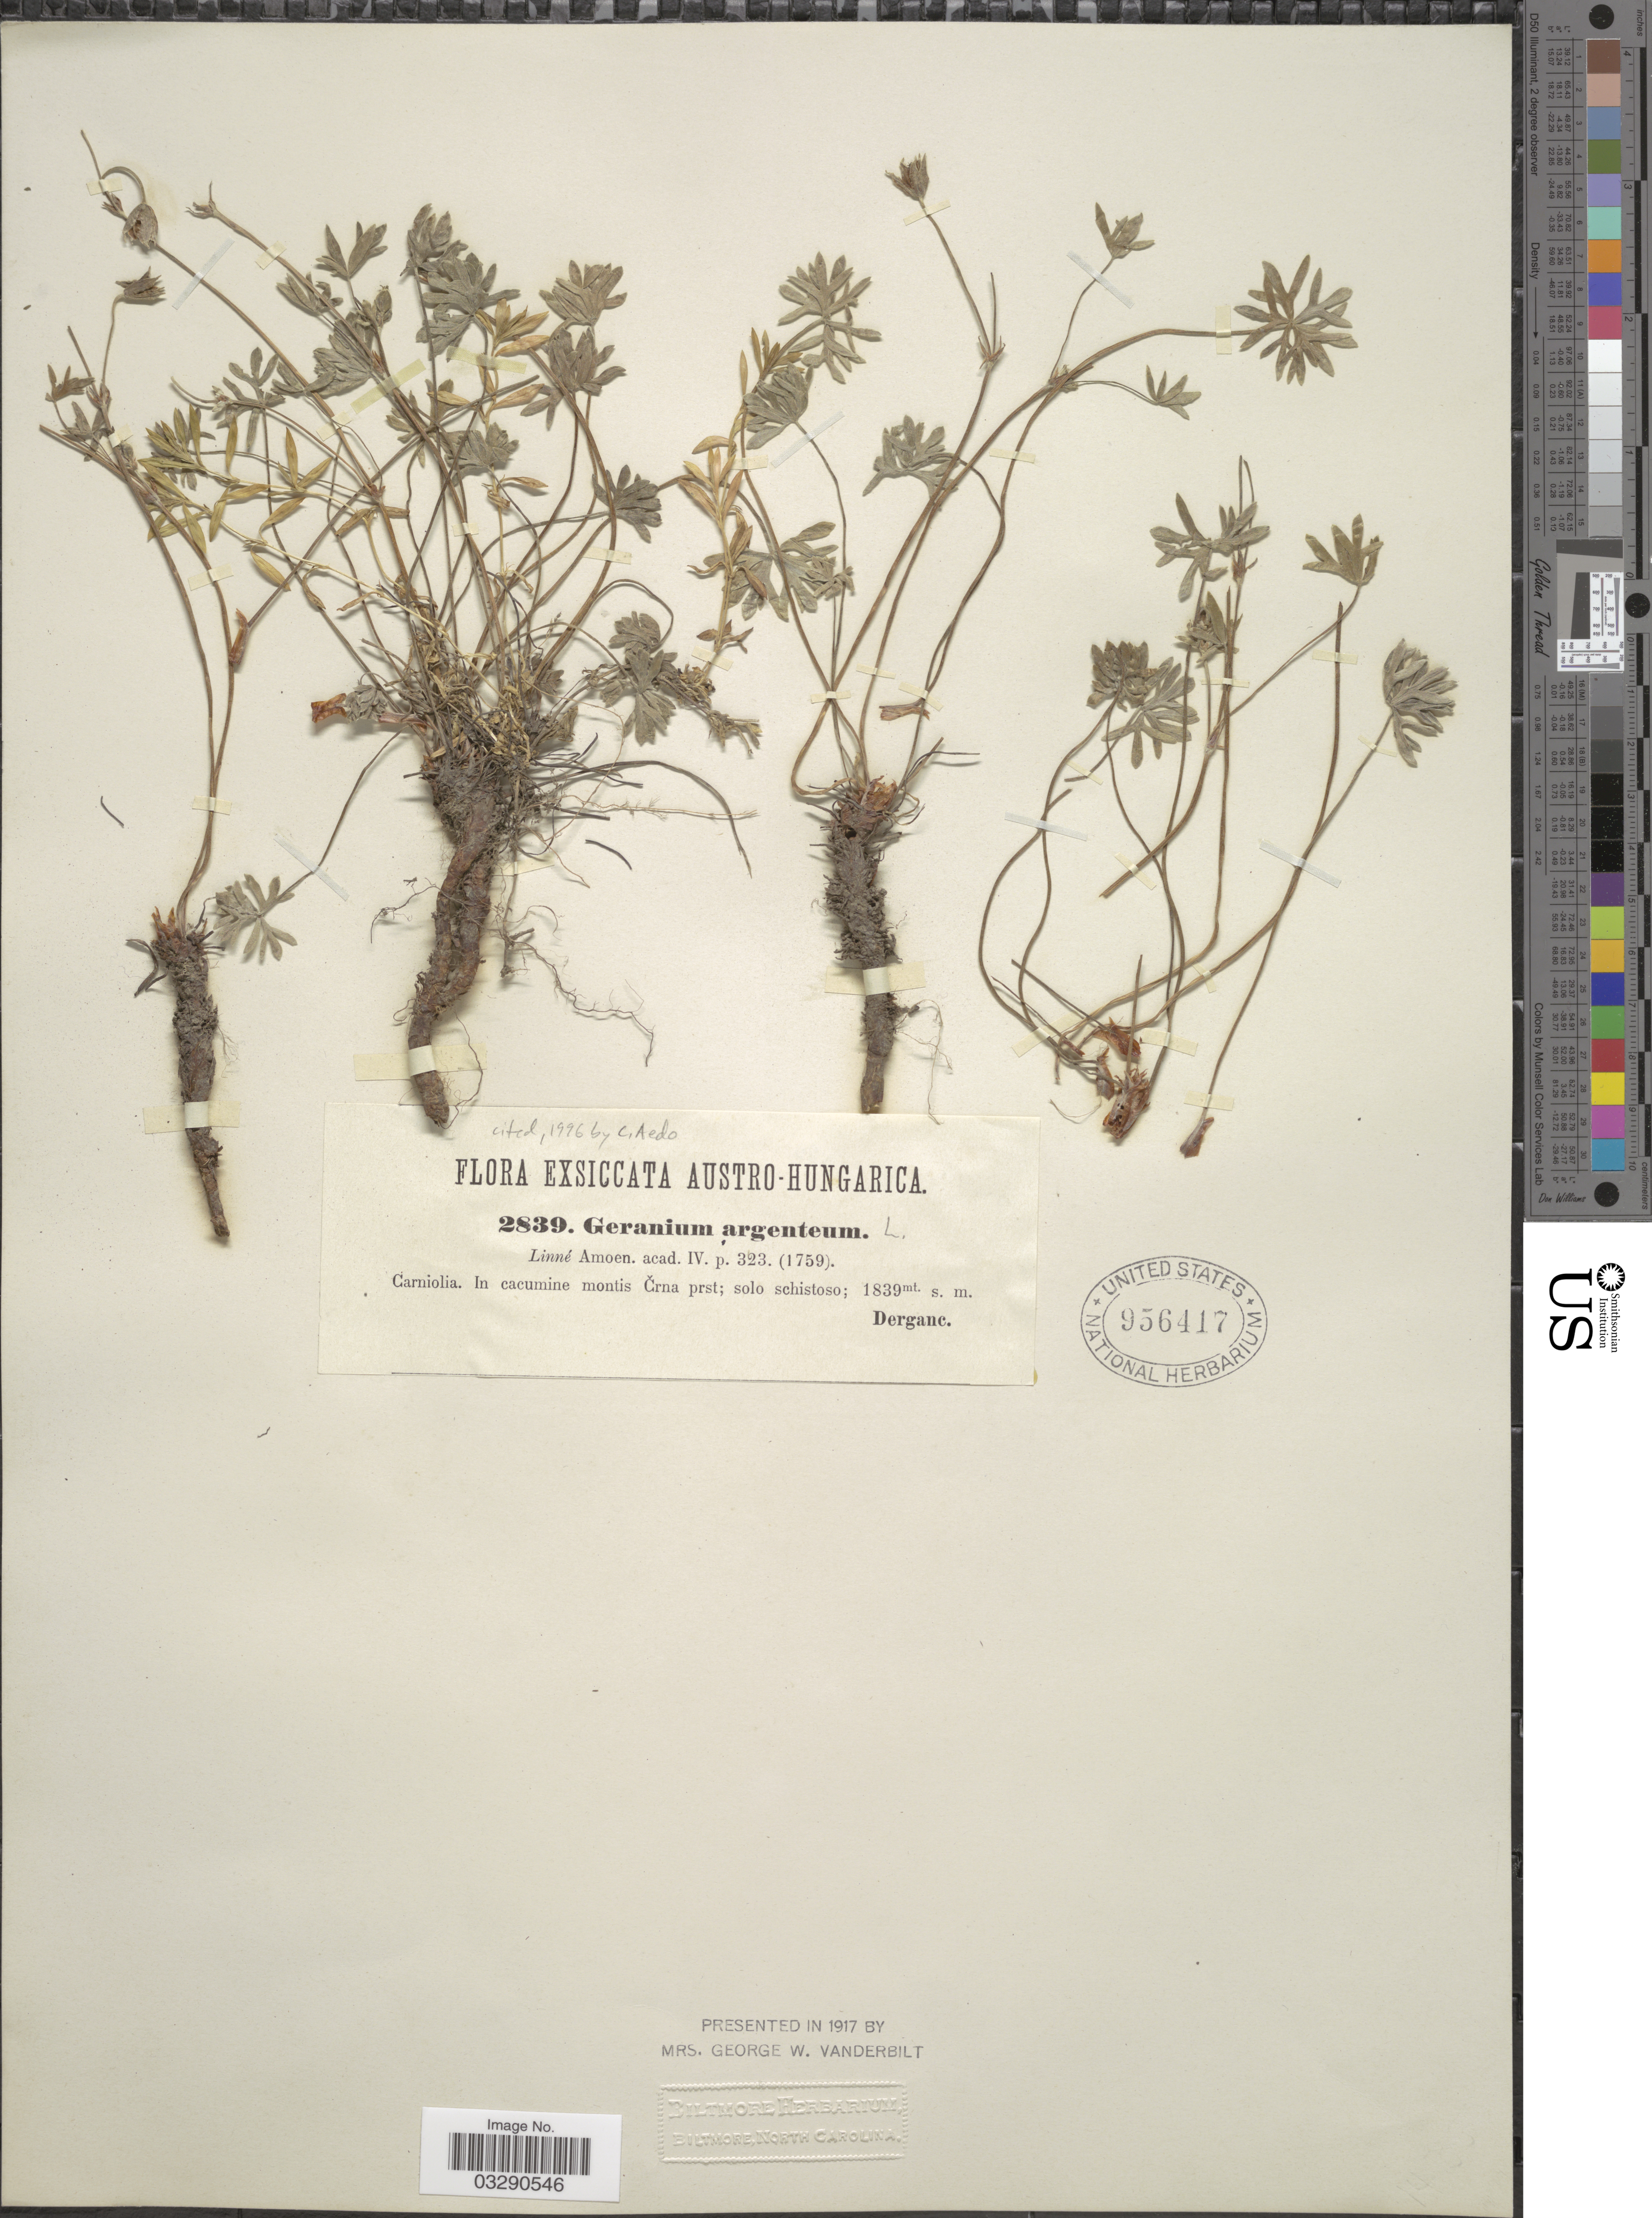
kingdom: Plantae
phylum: Tracheophyta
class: Magnoliopsida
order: Geraniales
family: Geraniaceae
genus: Geranium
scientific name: Geranium argenteum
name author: L.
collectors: Derganc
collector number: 2839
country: Hungary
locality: Austro-Hungarica. Carniolia. In cacumine montis Črna prst.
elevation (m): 1839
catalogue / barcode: US 956417